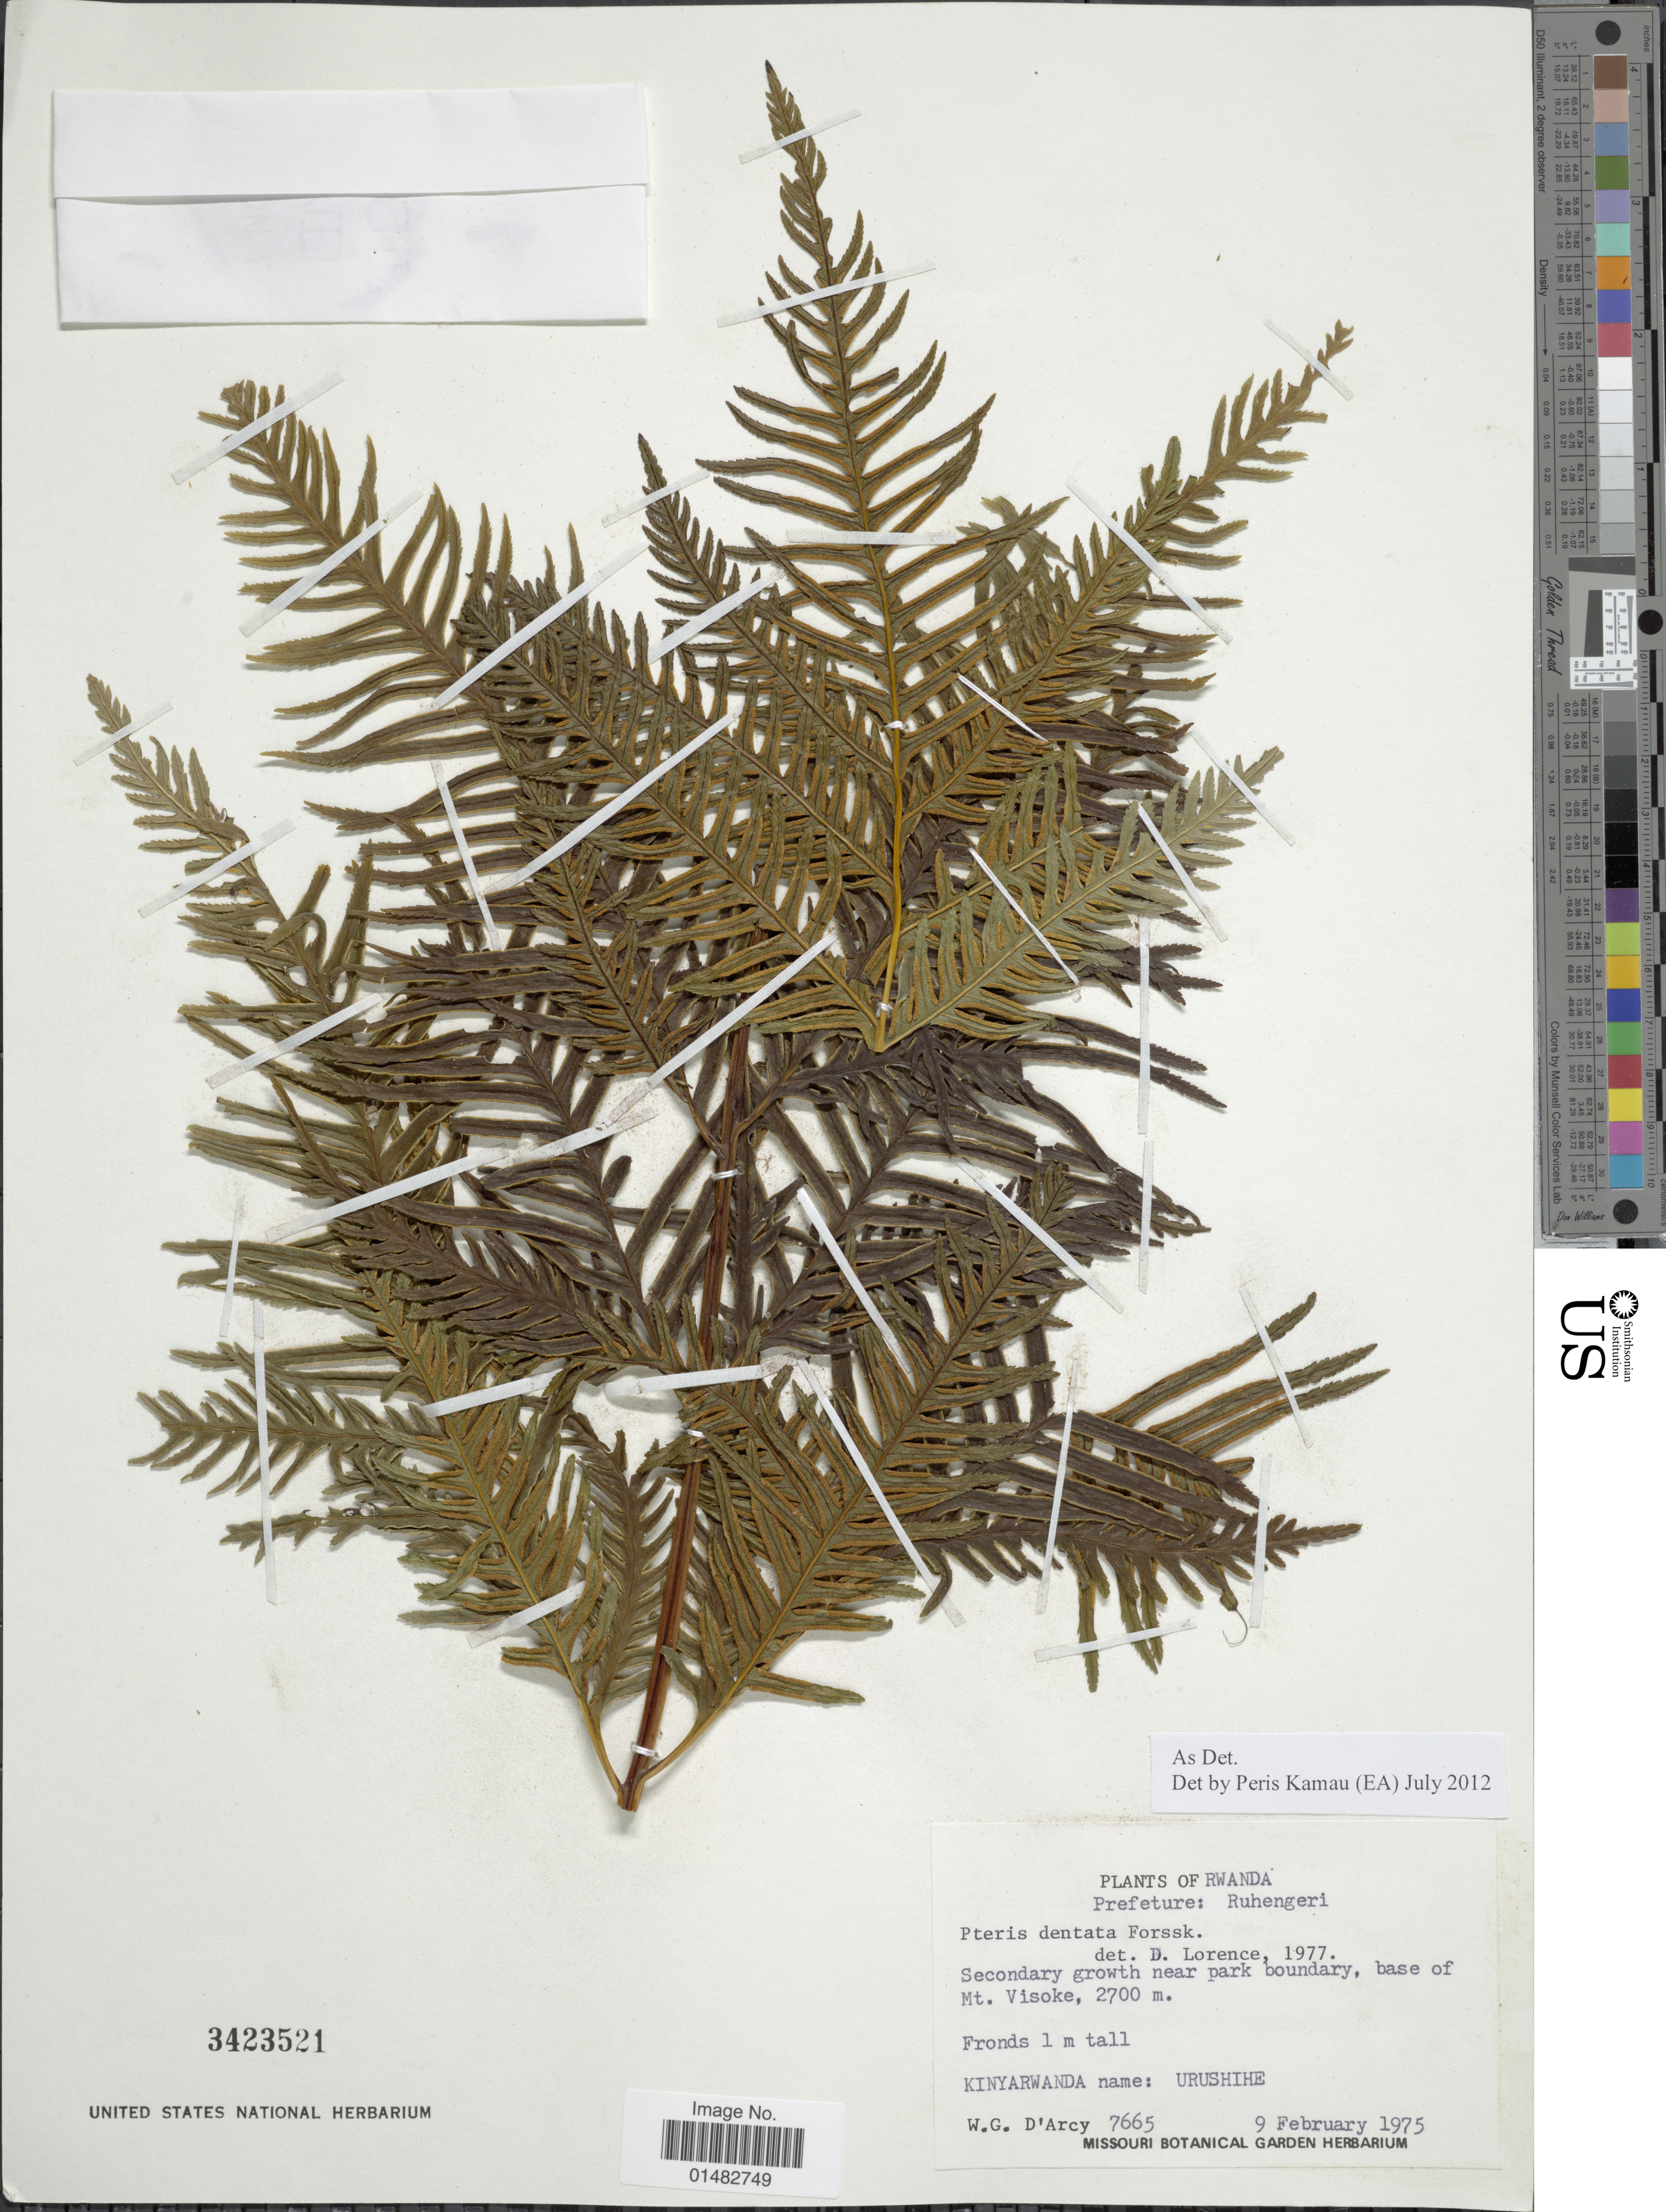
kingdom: Plantae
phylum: Tracheophyta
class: Polypodiopsida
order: Polypodiales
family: Pteridaceae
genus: Pteris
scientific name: Pteris dentata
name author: Forssk.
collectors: W. G. D'Arcy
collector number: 7665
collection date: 1975-02-09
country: Rwanda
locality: Secondary growth near park boundary, base of Mt. Visoke, Kinyarwanda name : Urushihe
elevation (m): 2700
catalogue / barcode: US 3423521